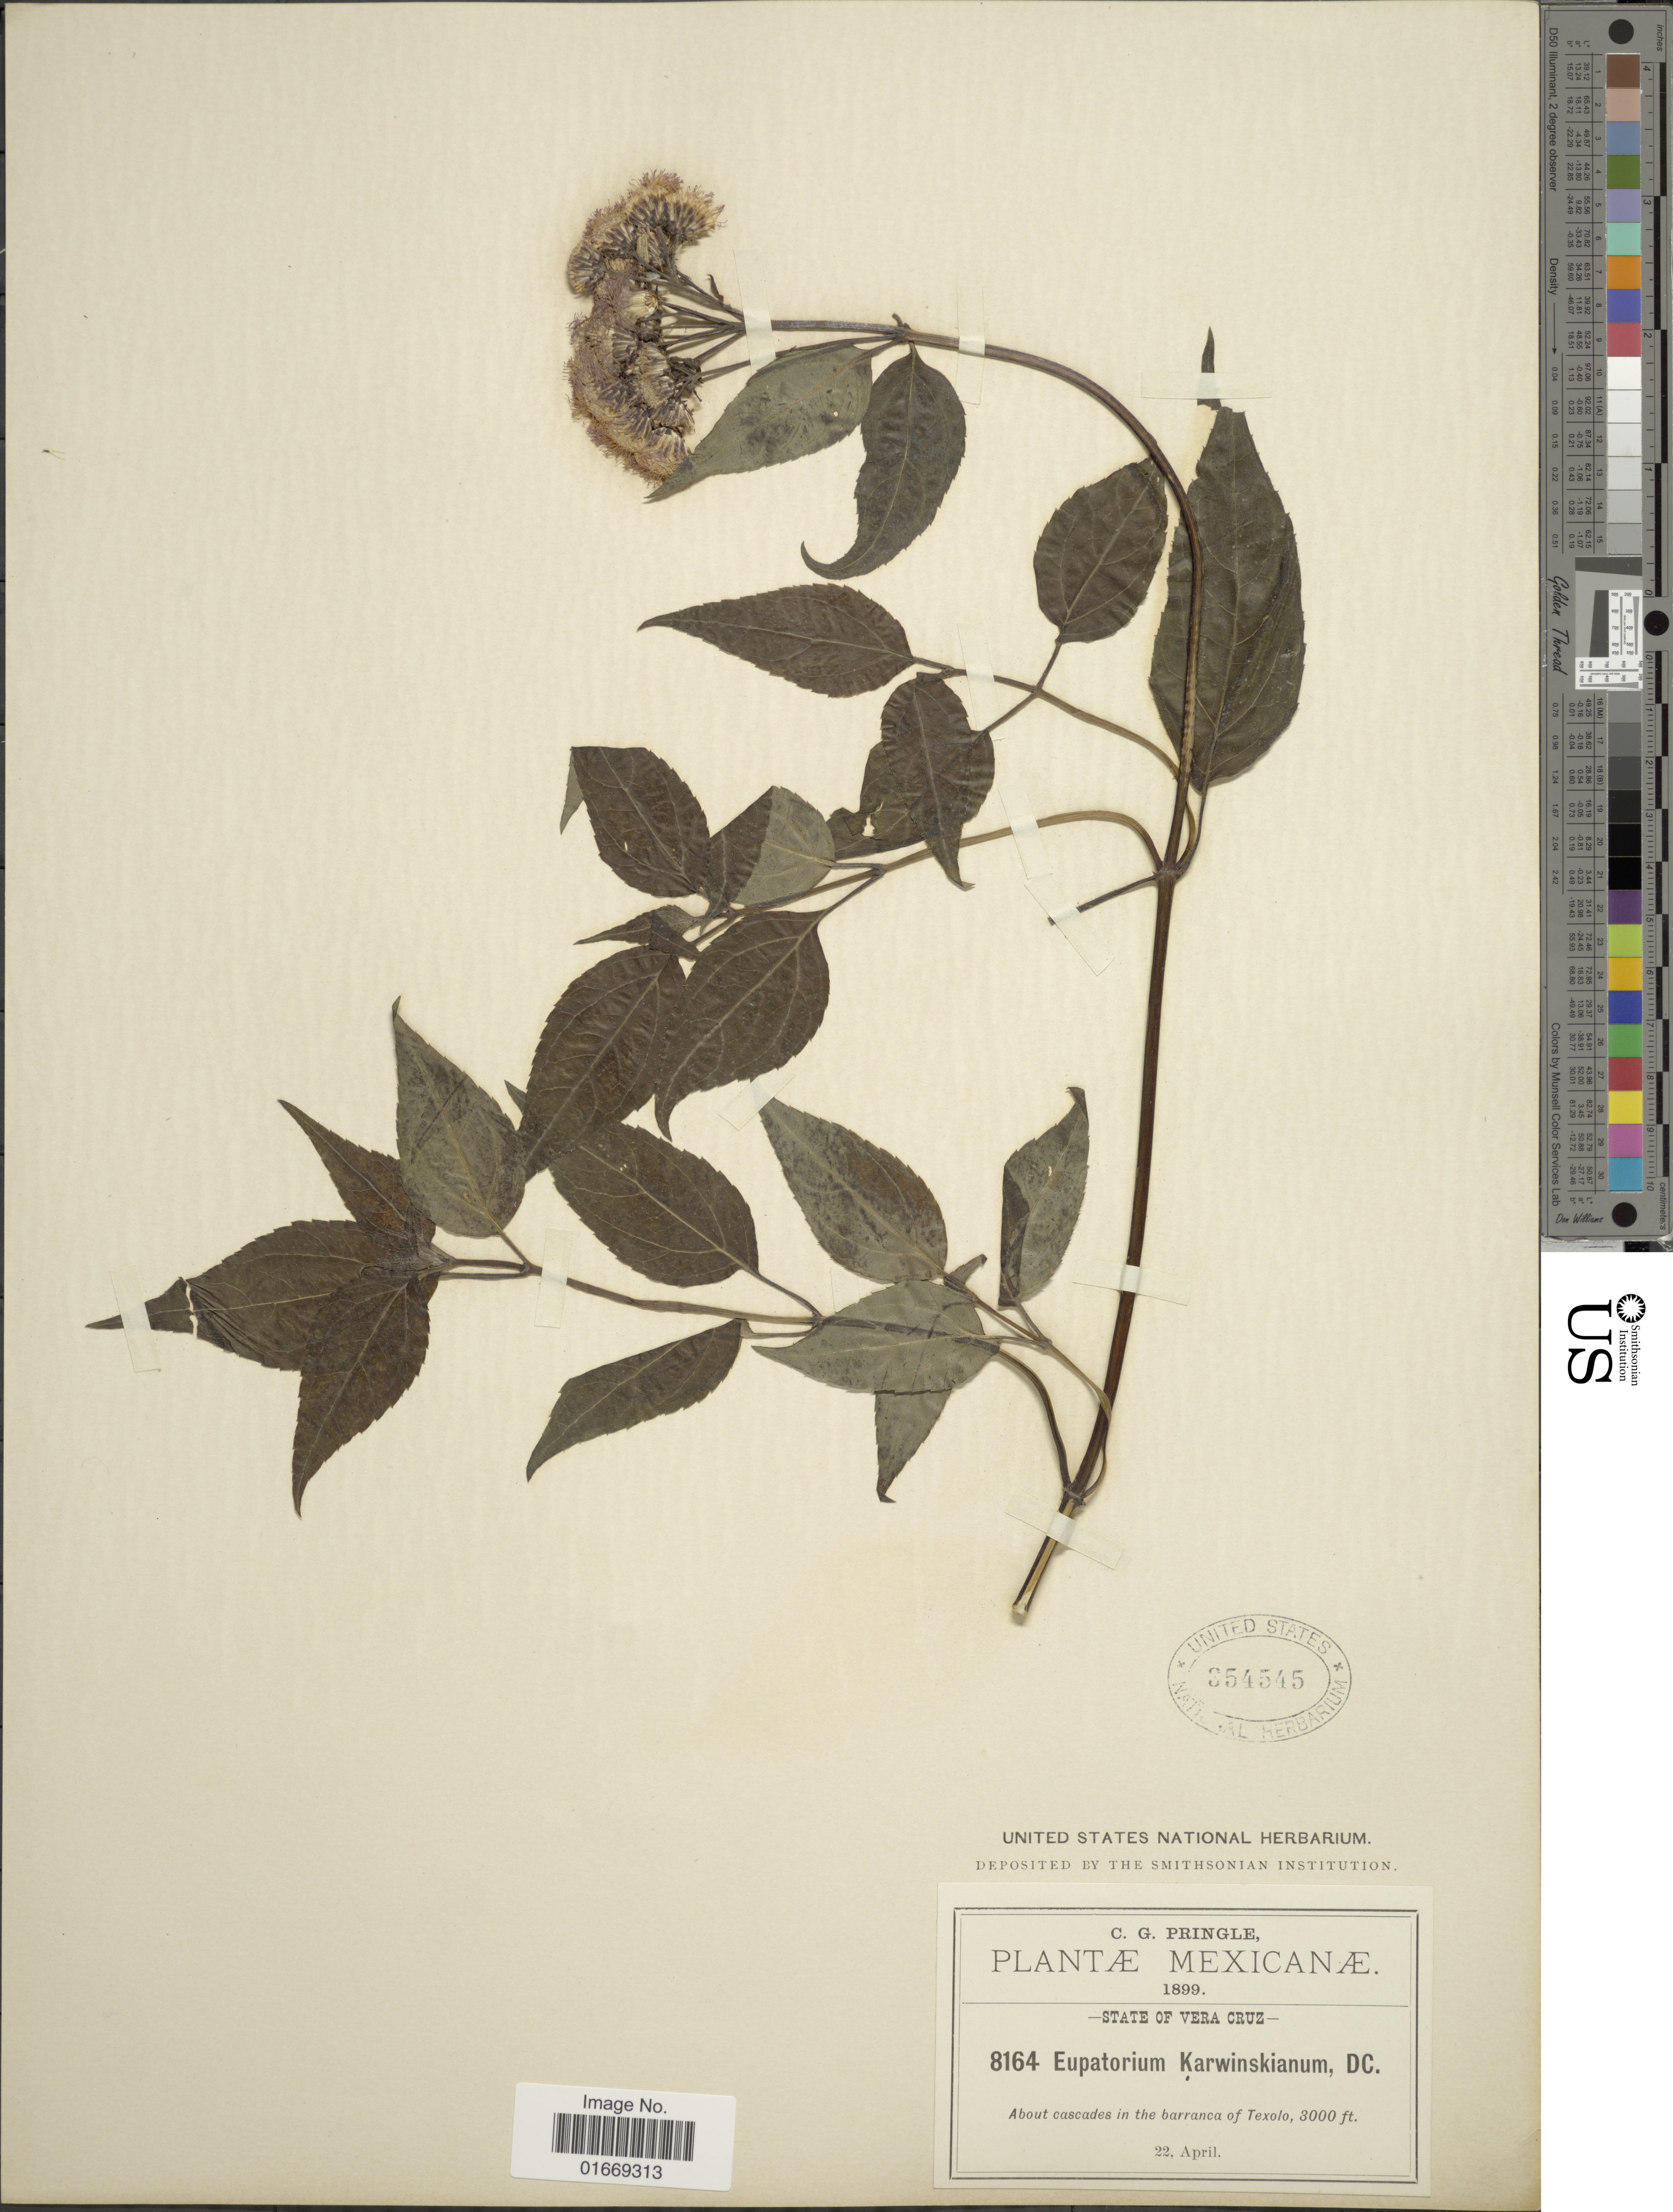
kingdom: Plantae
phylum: Tracheophyta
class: Magnoliopsida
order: Asterales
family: Asteraceae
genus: Bartlettina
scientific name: Bartlettina karvinskiana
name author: (DC.) R.M. King & H. Rob.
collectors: C. G. Pringle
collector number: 8164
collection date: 1899-04-22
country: Mexico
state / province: Veracruz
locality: State of Vera Cruz. About cascades in the barranca of Texolo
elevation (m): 914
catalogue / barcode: US 354545